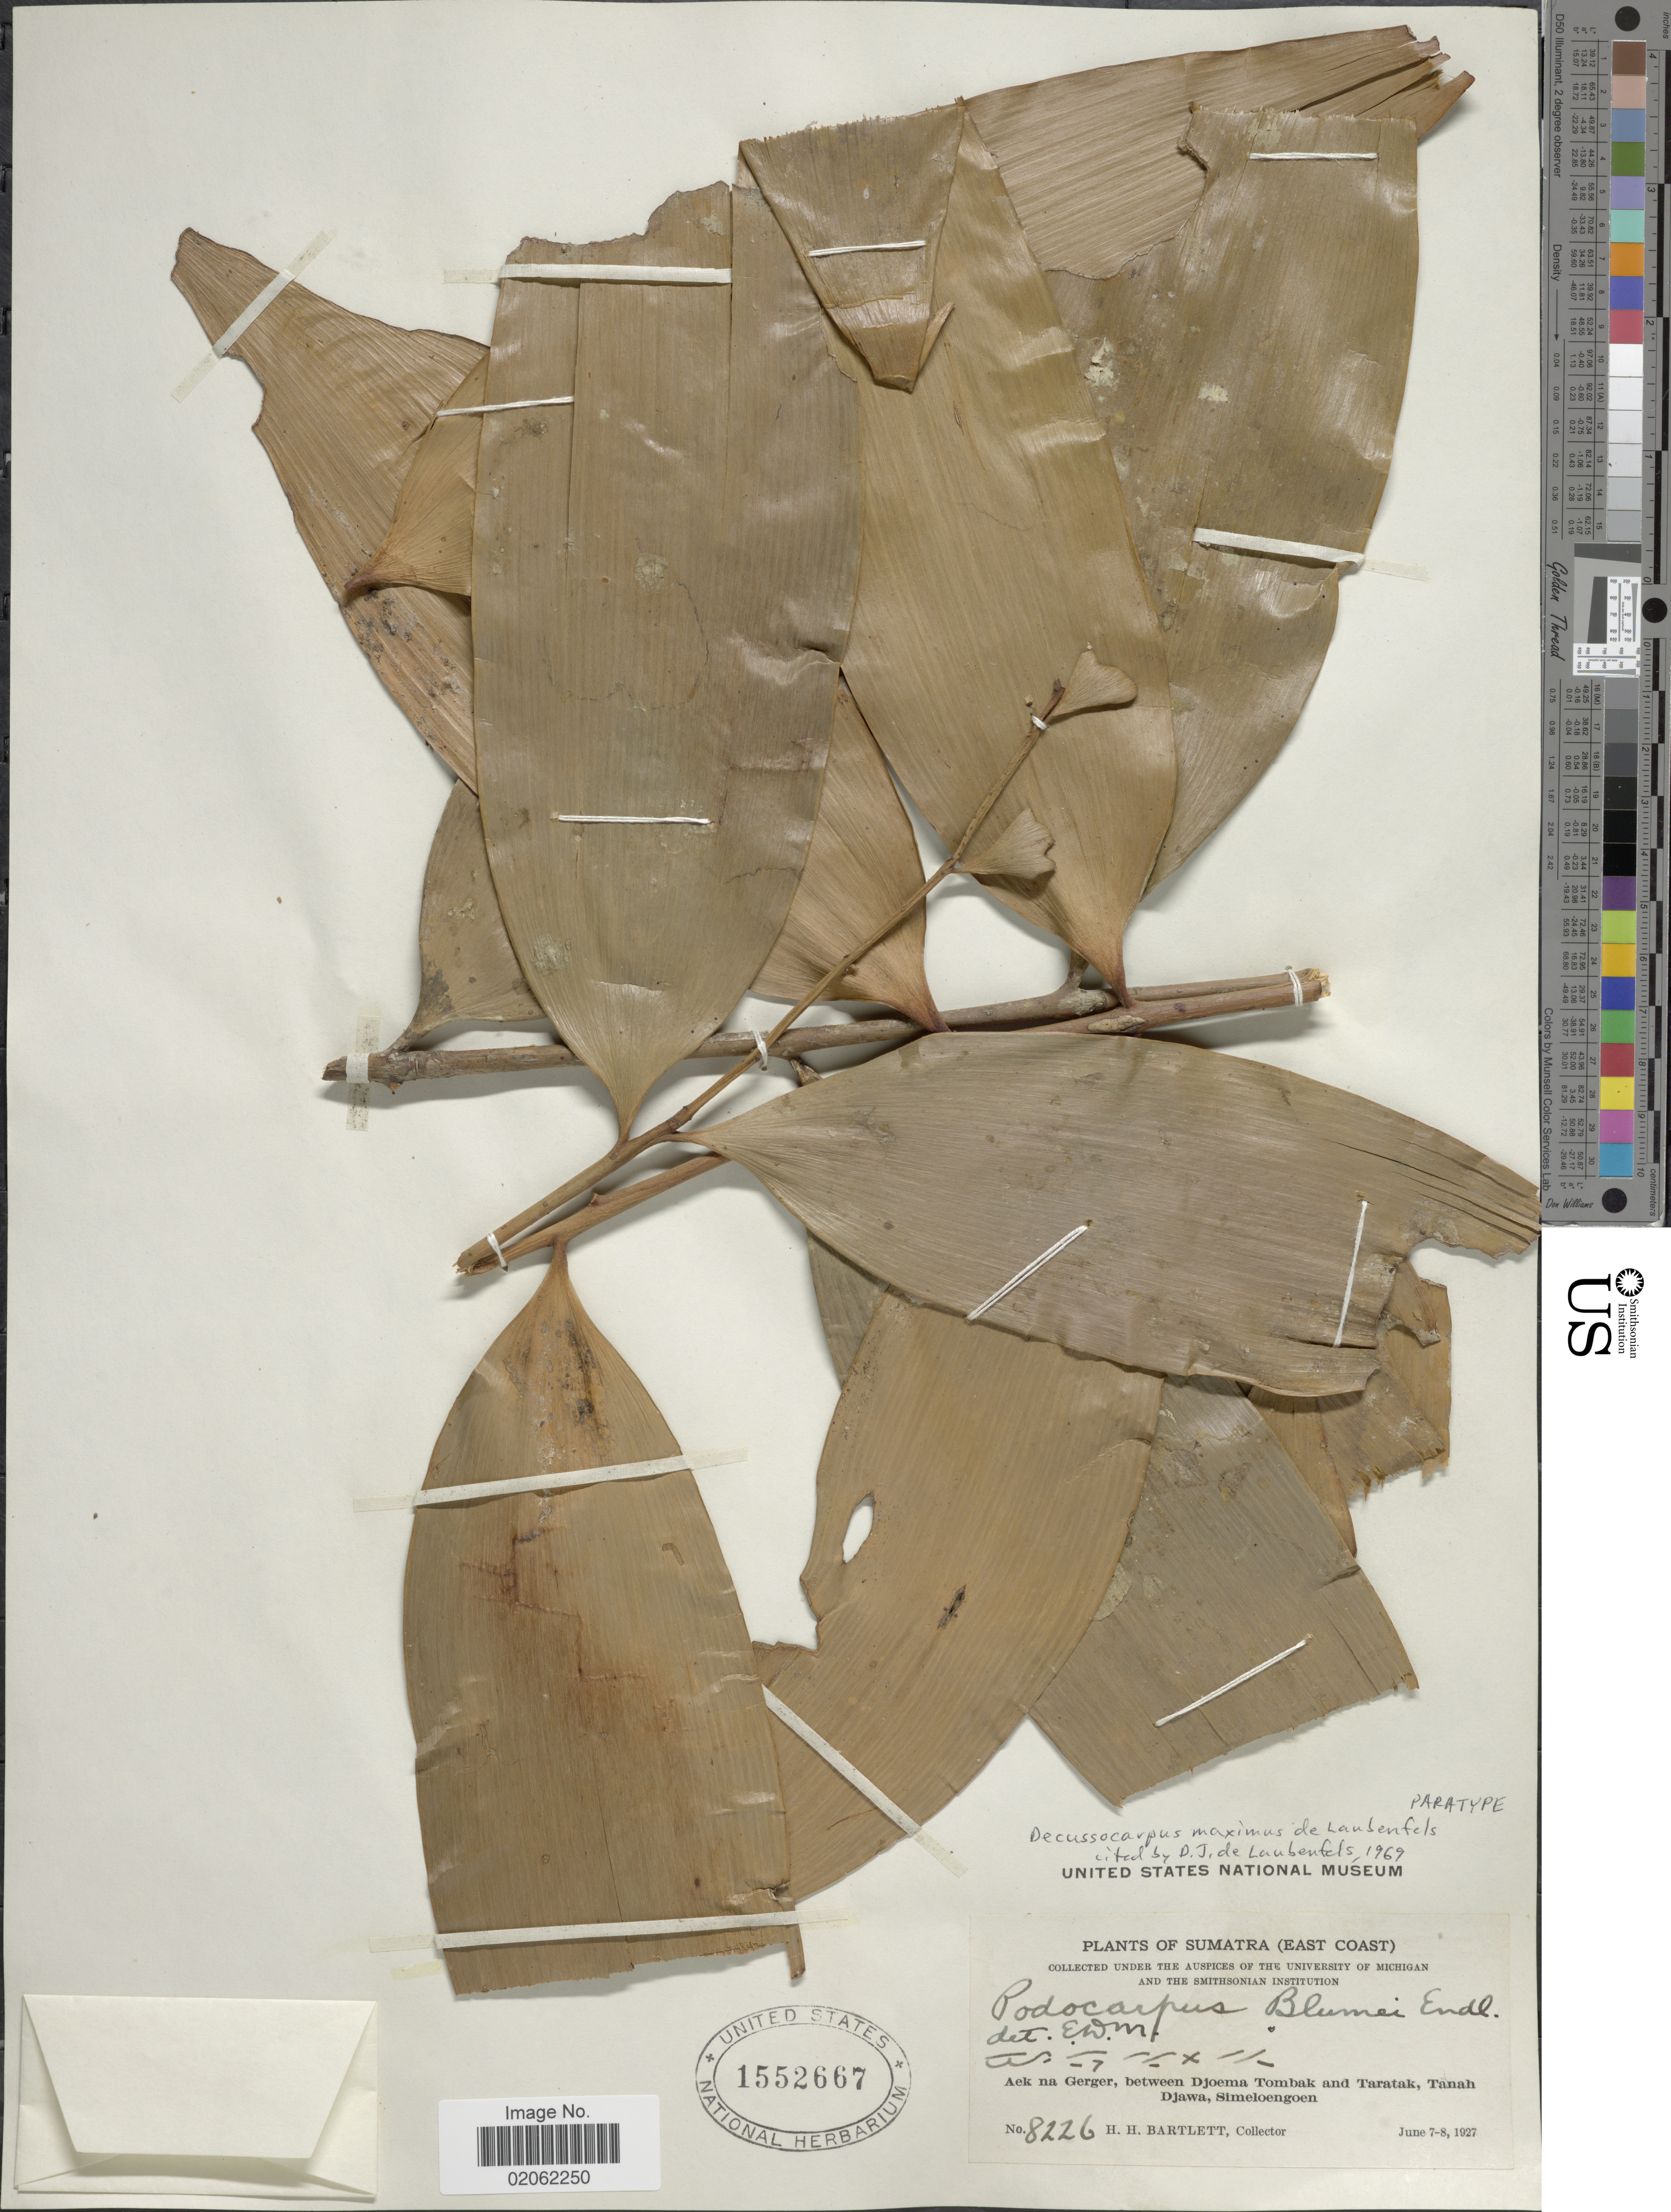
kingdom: Plantae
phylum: Tracheophyta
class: Pinopsida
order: Pinales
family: Podocarpaceae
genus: Decussocarpus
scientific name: Decussocarpus maximus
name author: de Laub.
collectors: H. H. Bartlett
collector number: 8226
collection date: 1927-06-07/1927-06-08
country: Indonesia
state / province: Sumatra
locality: (East Coast)Aek na Gerger, between Djoema Tombak and Taratak, Tanah Djawa, Simeloengoen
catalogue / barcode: US 1552667